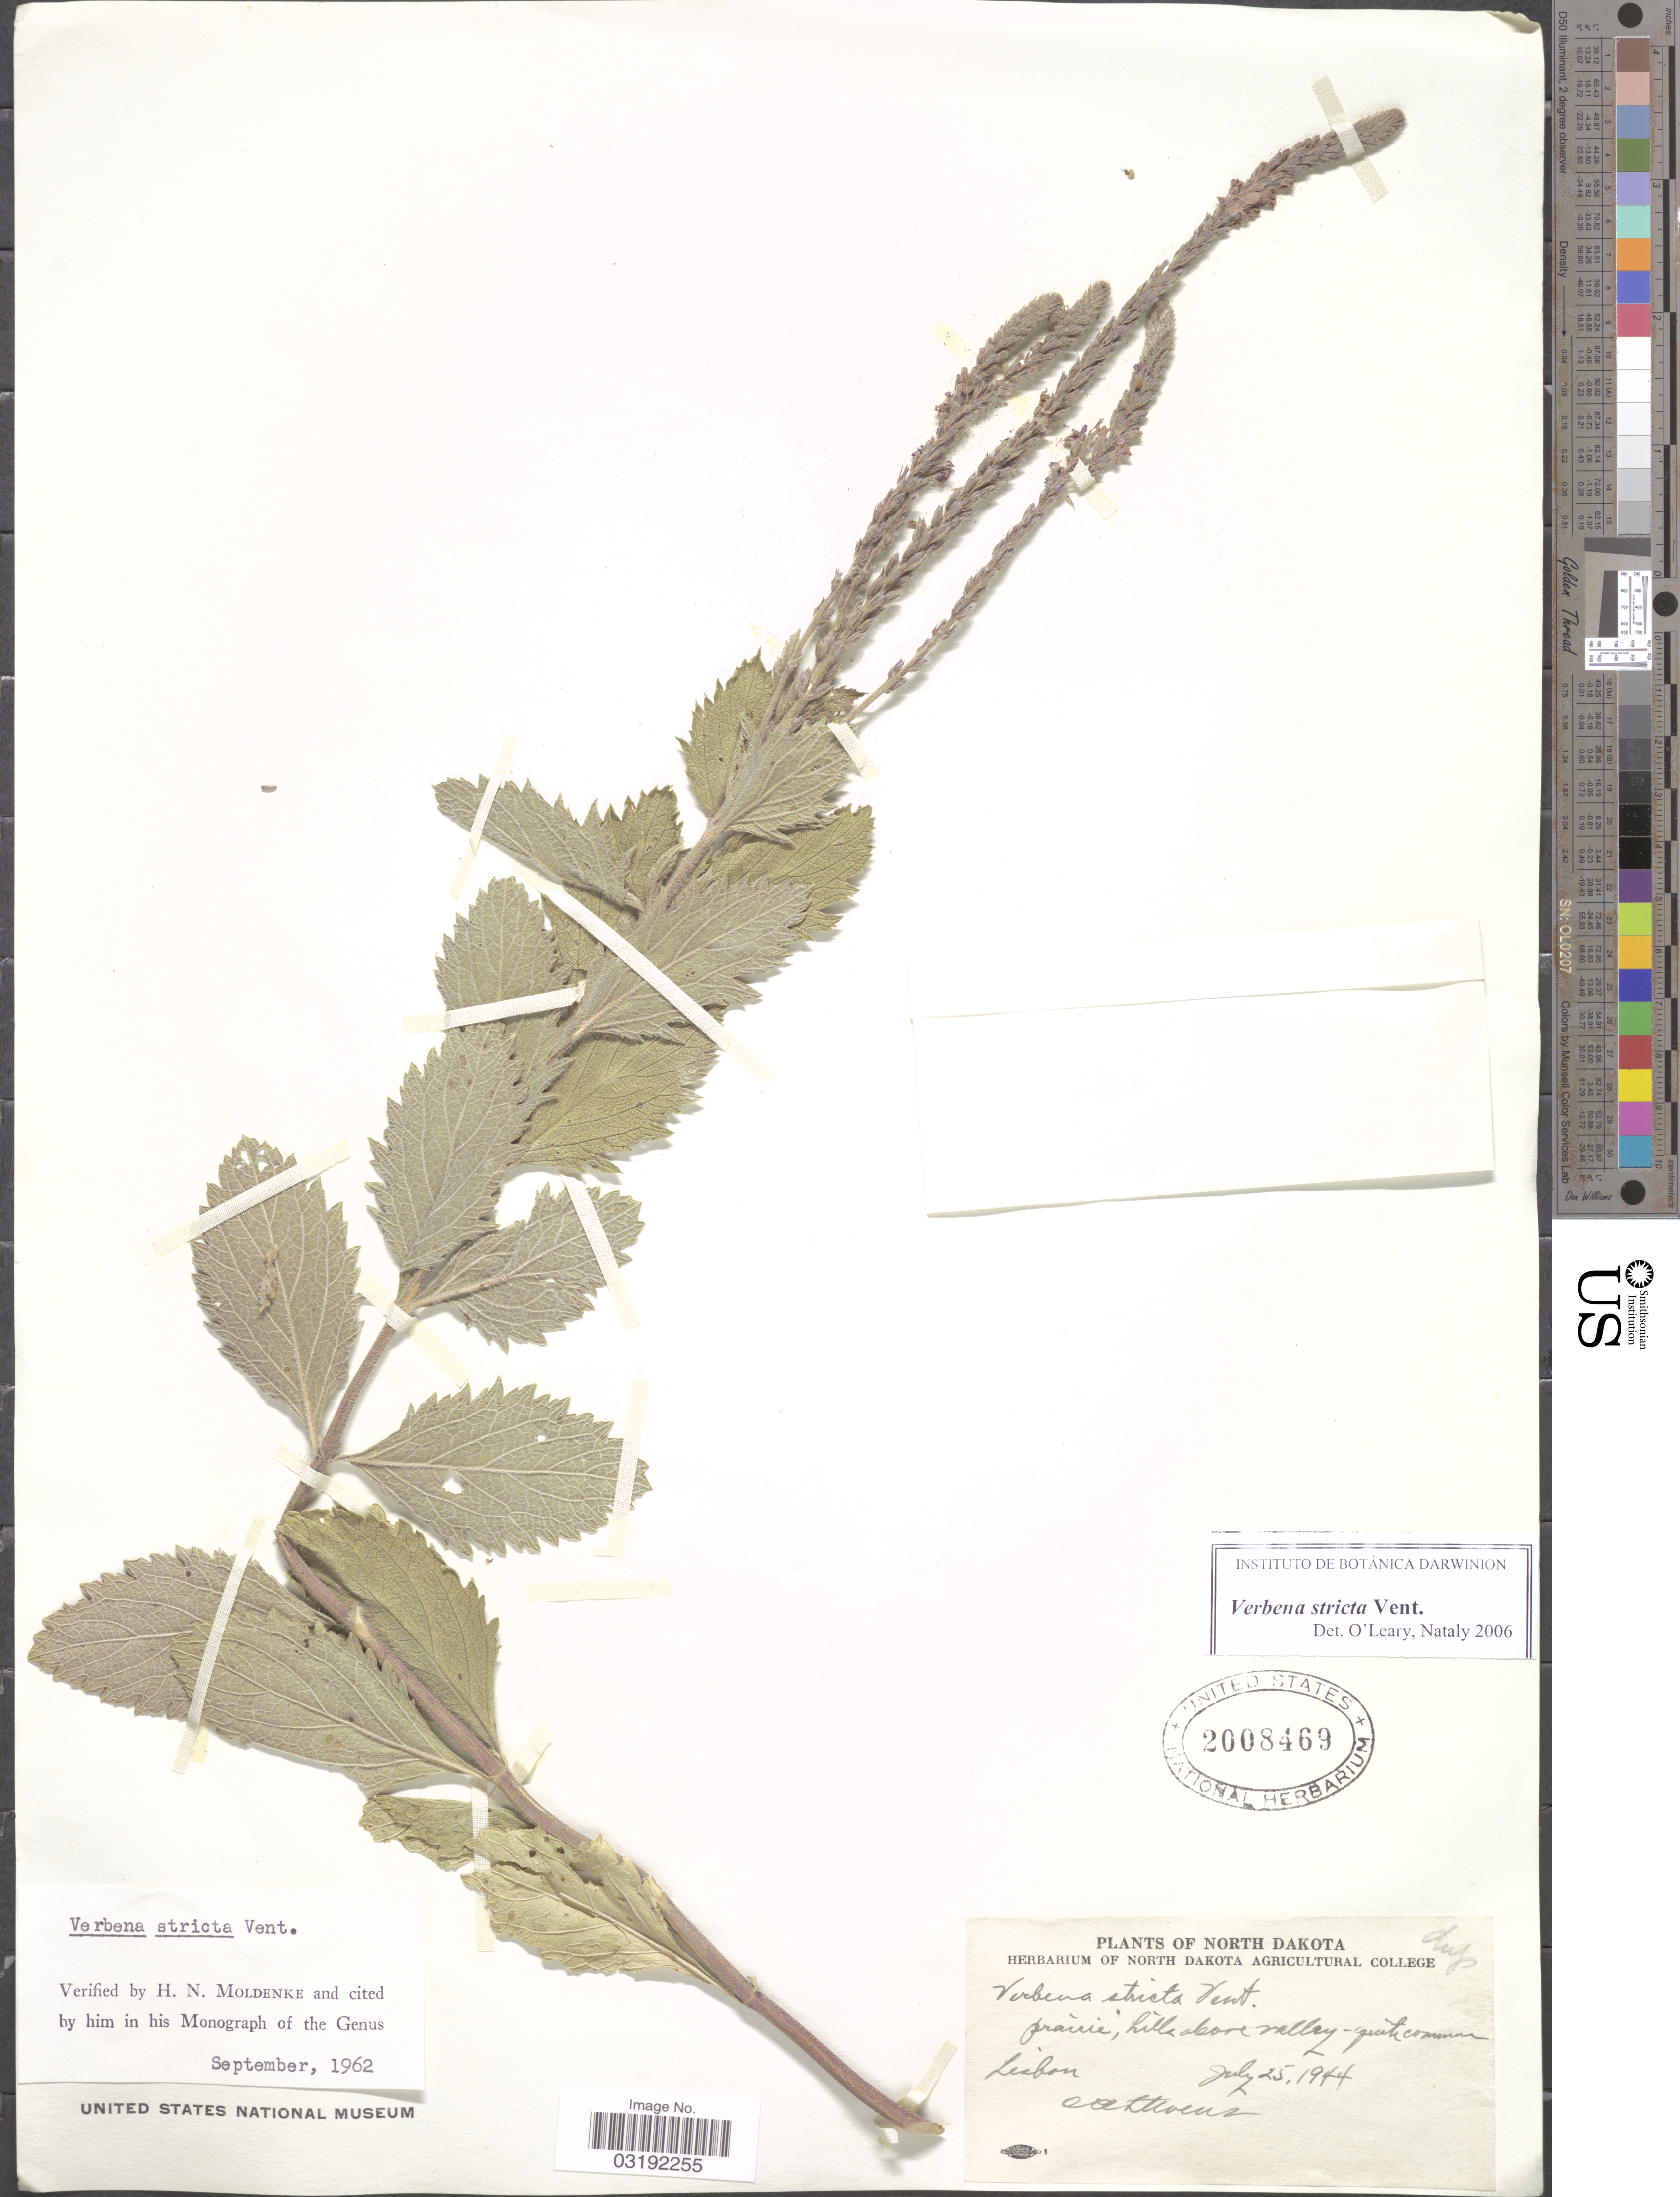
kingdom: Plantae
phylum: Tracheophyta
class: Magnoliopsida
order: Lamiales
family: Verbenaceae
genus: Verbena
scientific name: Verbena stricta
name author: Vent.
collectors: O. A. Stevens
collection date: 1944-07-25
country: United States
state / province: North Dakota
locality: Hills above valley-Lisbon.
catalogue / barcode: US 2008469